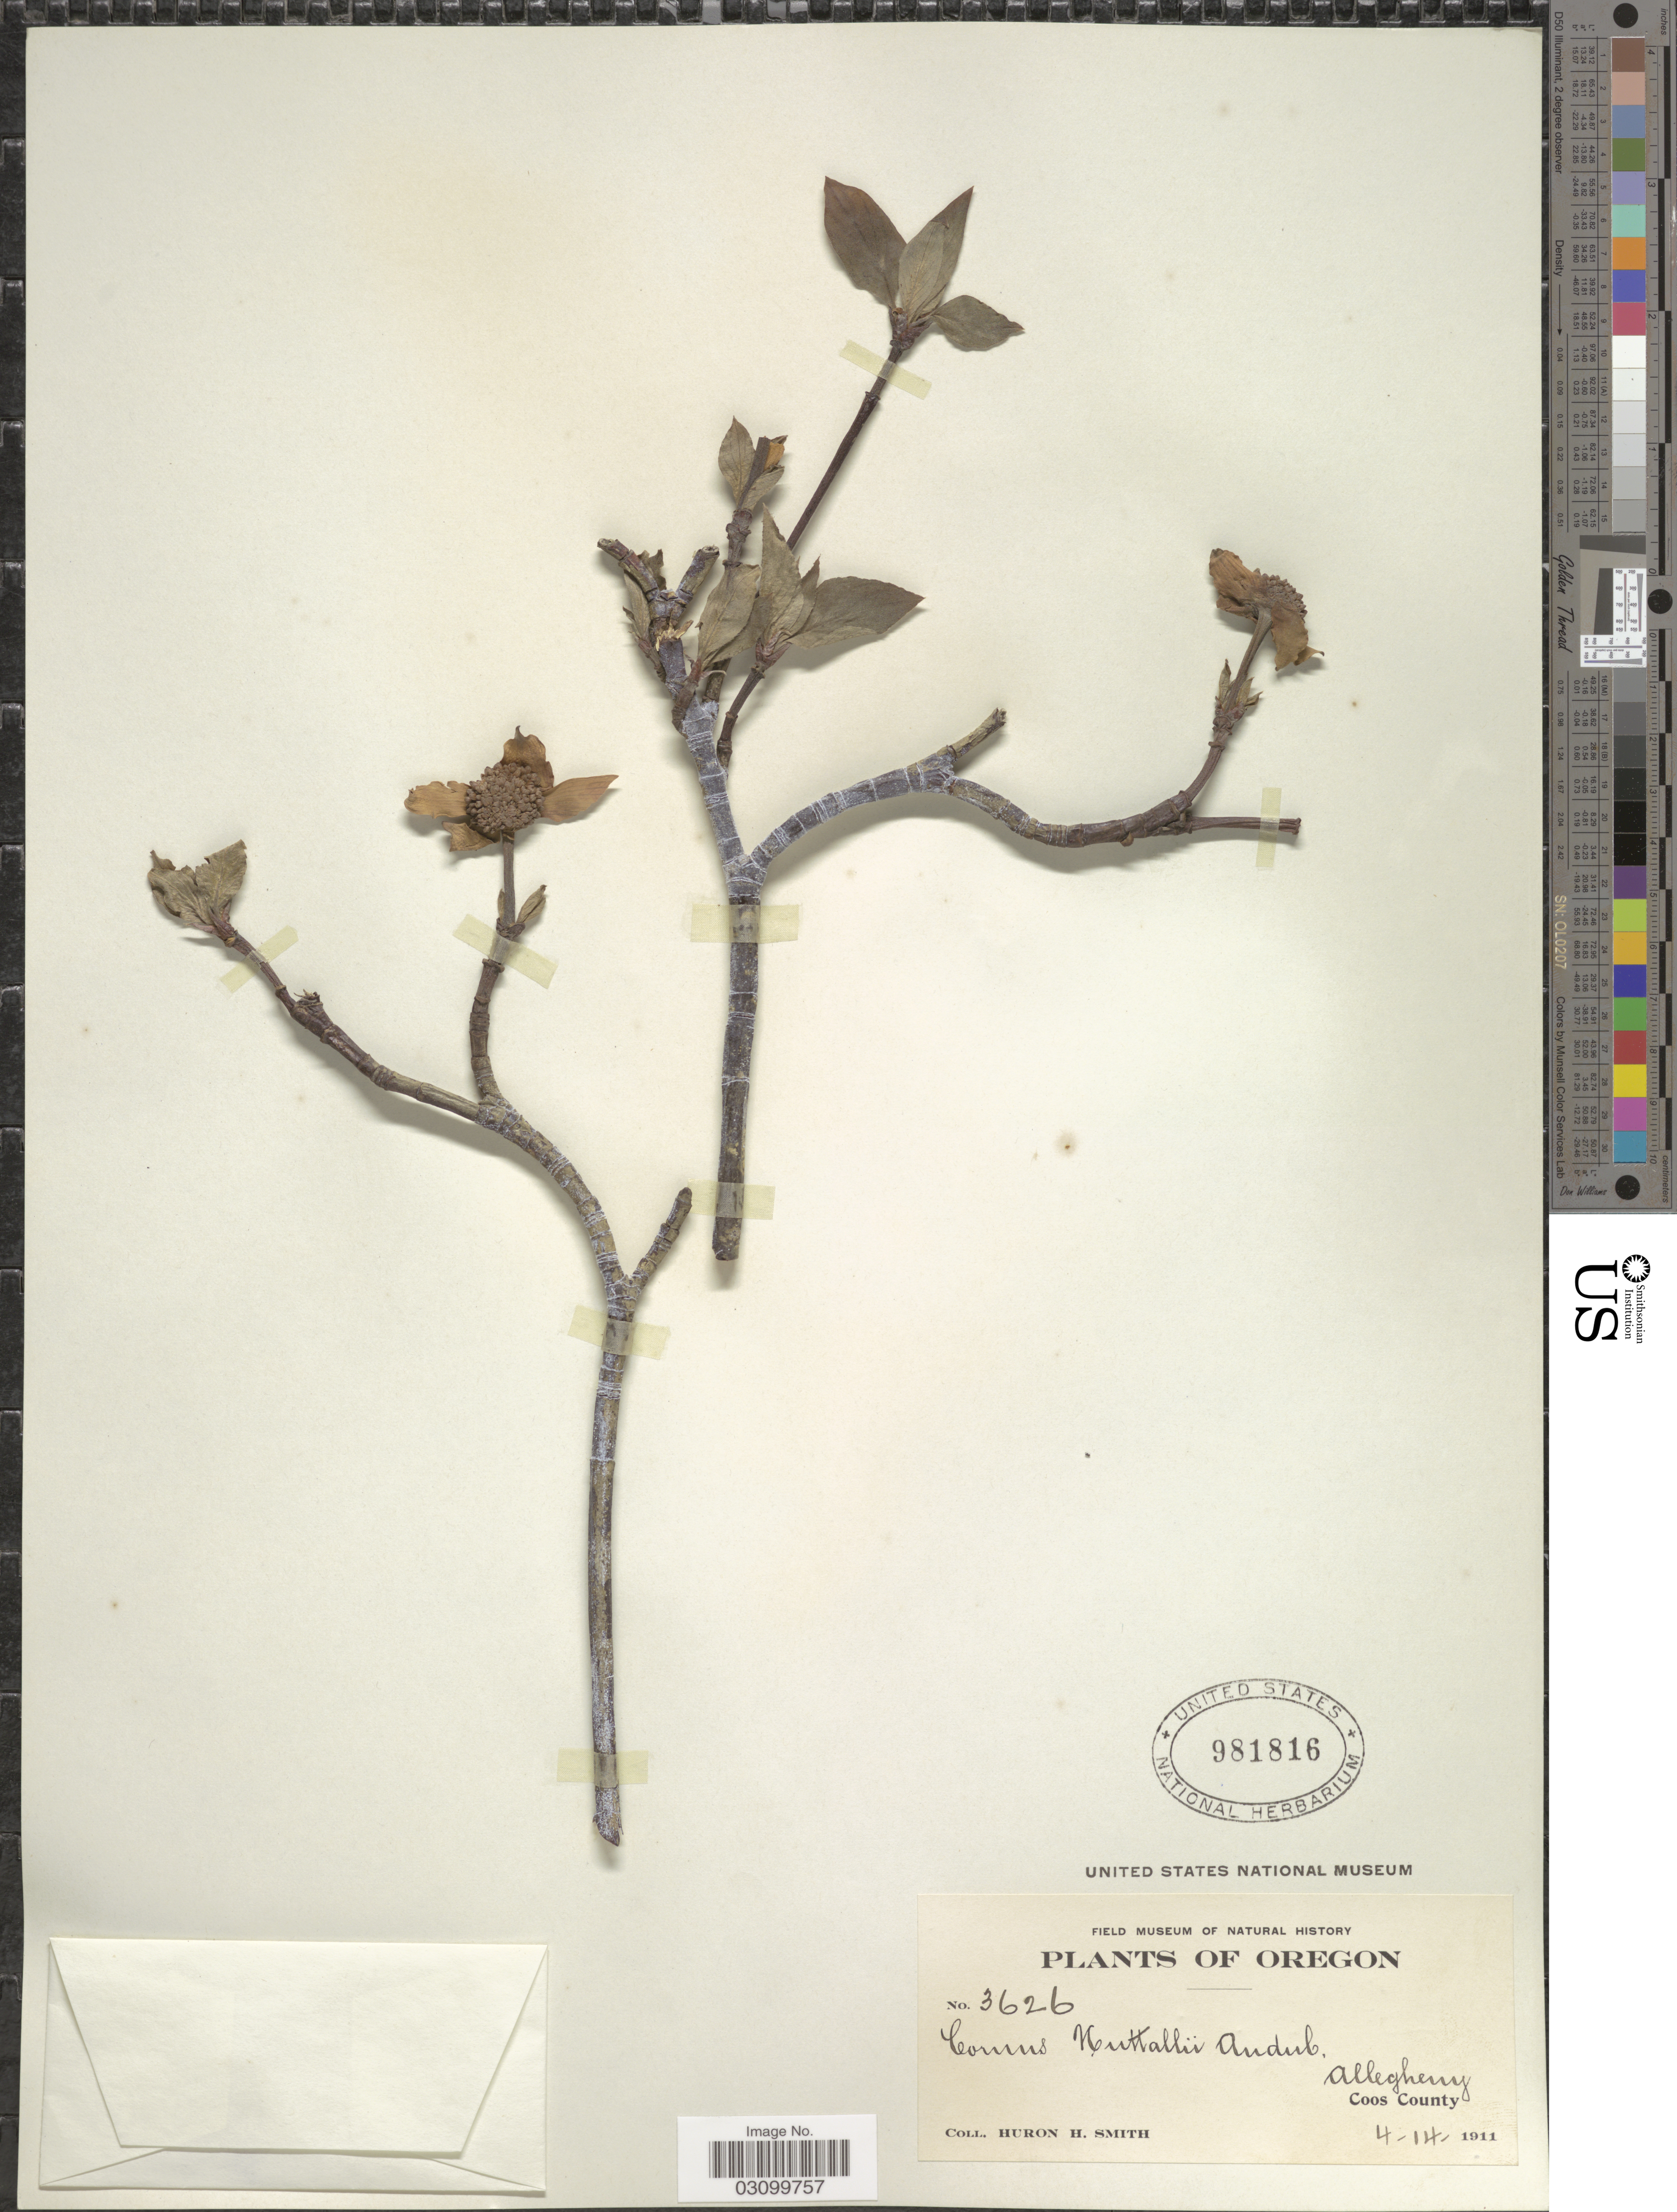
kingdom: Plantae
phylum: Tracheophyta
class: Magnoliopsida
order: Cornales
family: Cornaceae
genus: Cornus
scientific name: Cornus nuttallii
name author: Audubon ex Torr. & A. Gray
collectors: Huron H. Smith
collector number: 3626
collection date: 1911-04-14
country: United States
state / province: Oregon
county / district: Coos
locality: Allegheny. Coos County.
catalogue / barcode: US 981816